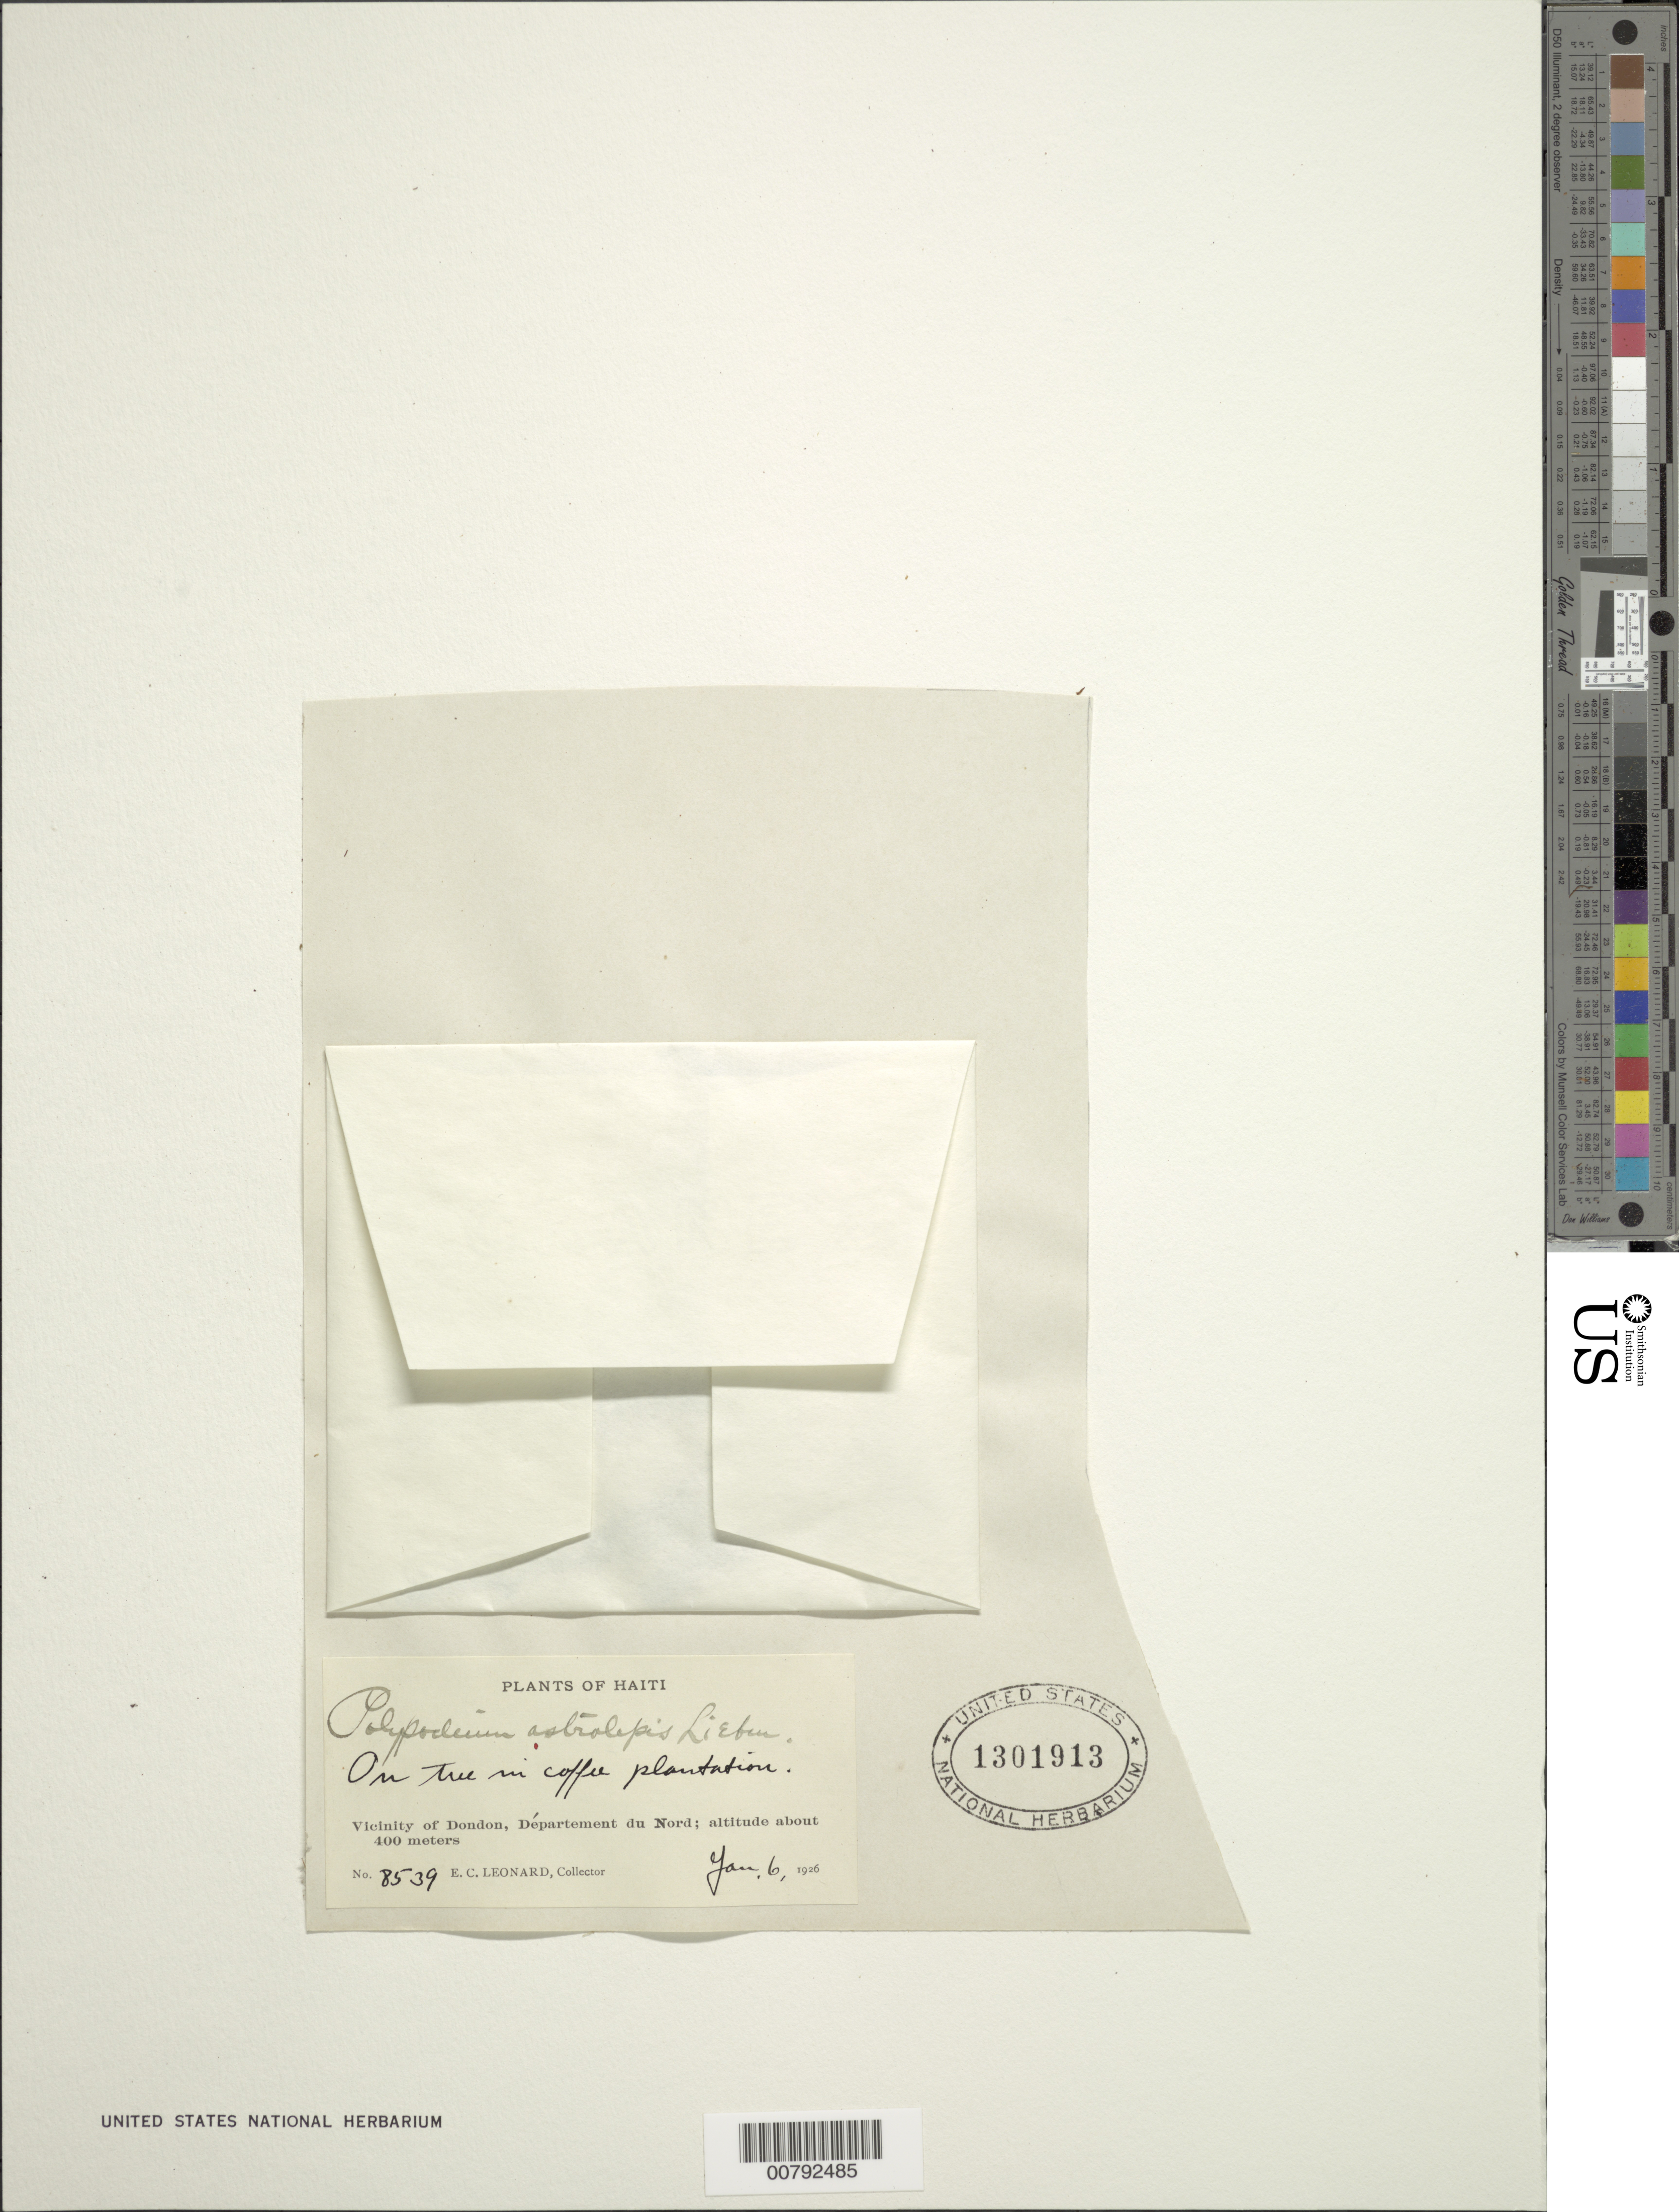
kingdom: Plantae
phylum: Tracheophyta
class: Polypodiopsida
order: Polypodiales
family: Polypodiaceae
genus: Pleopeltis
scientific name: Pleopeltis astrolepis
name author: (Liebm.) E. Fourn.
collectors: E. C. Leonard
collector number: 8539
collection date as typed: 06 Jan 1926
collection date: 1926-01-06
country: Haiti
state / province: Nord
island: Hispaniola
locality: Dondon vicinity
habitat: Coffee plantation, on tree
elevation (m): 400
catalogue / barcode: US 1301913